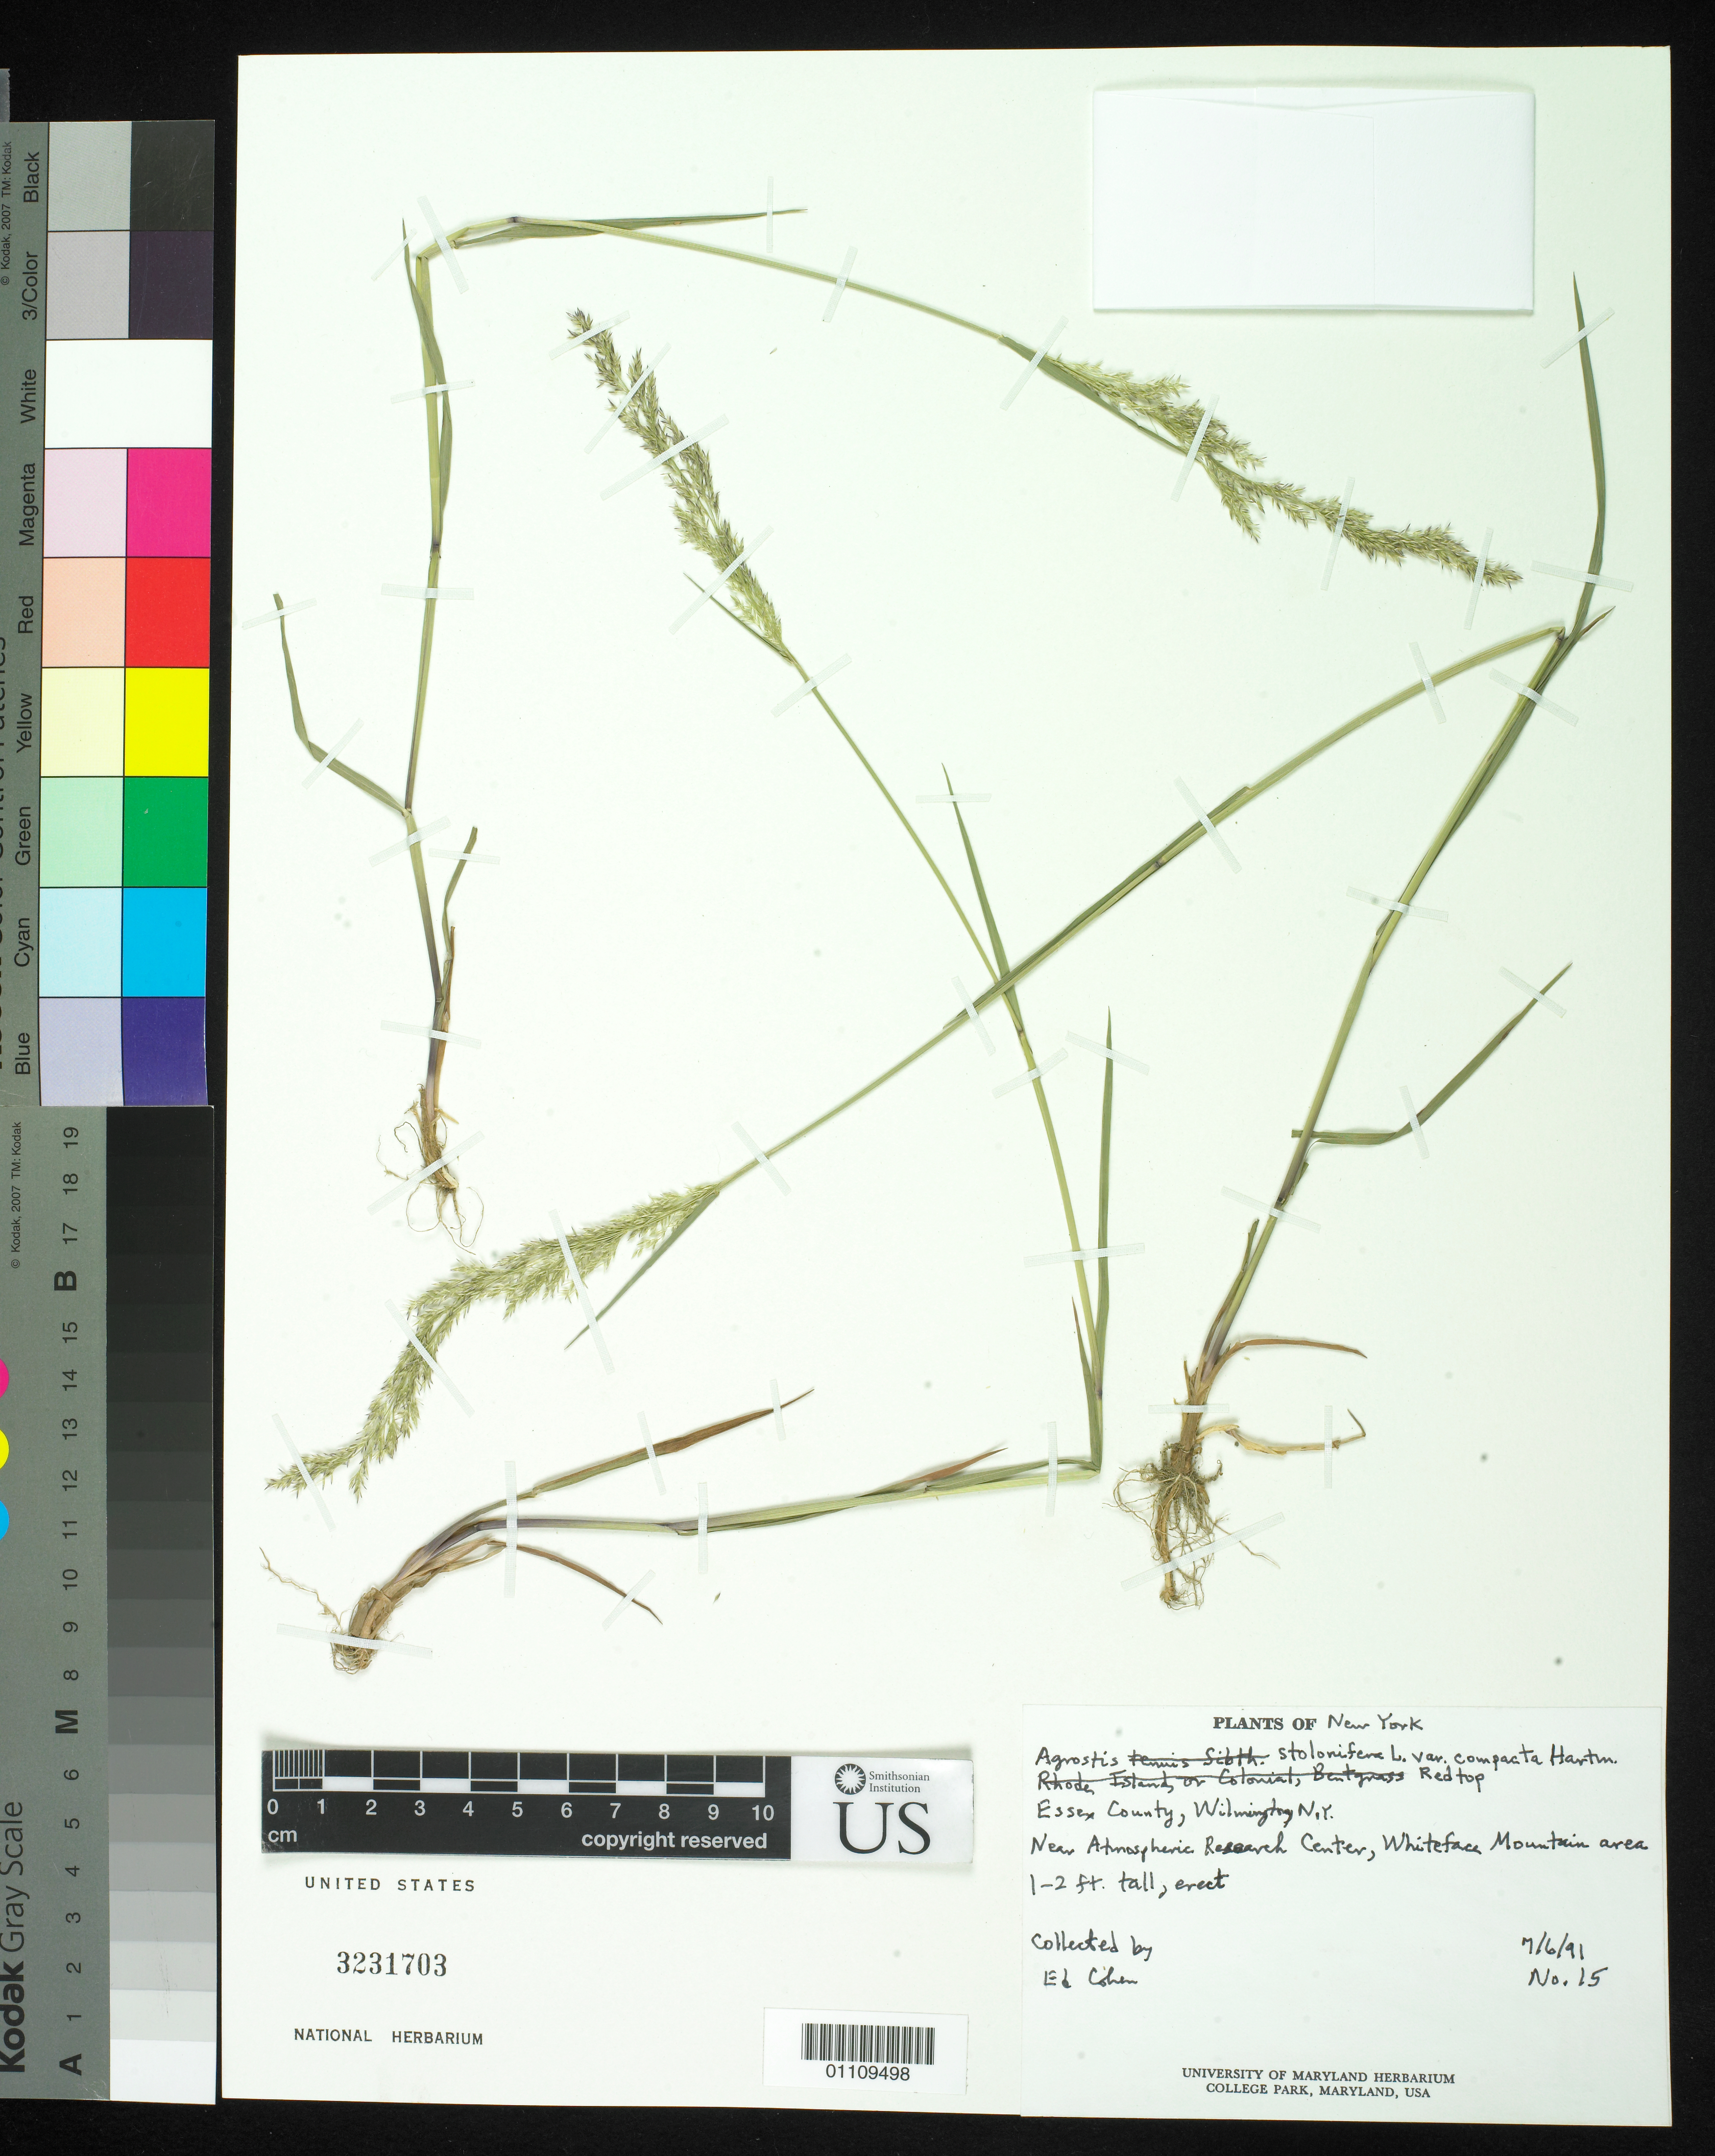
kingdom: Plantae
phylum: Tracheophyta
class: Liliopsida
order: Poales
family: Poaceae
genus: Agrostis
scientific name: Agrostis stolonifera var. compacta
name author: Hartm.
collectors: E. Cohen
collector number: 15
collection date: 1991-06-07 or 1991-07-06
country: United States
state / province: New York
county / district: Essex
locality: Redtop, near Atmospheric Sciences Research Center, Whiteface Mountain area.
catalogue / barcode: US 3231703